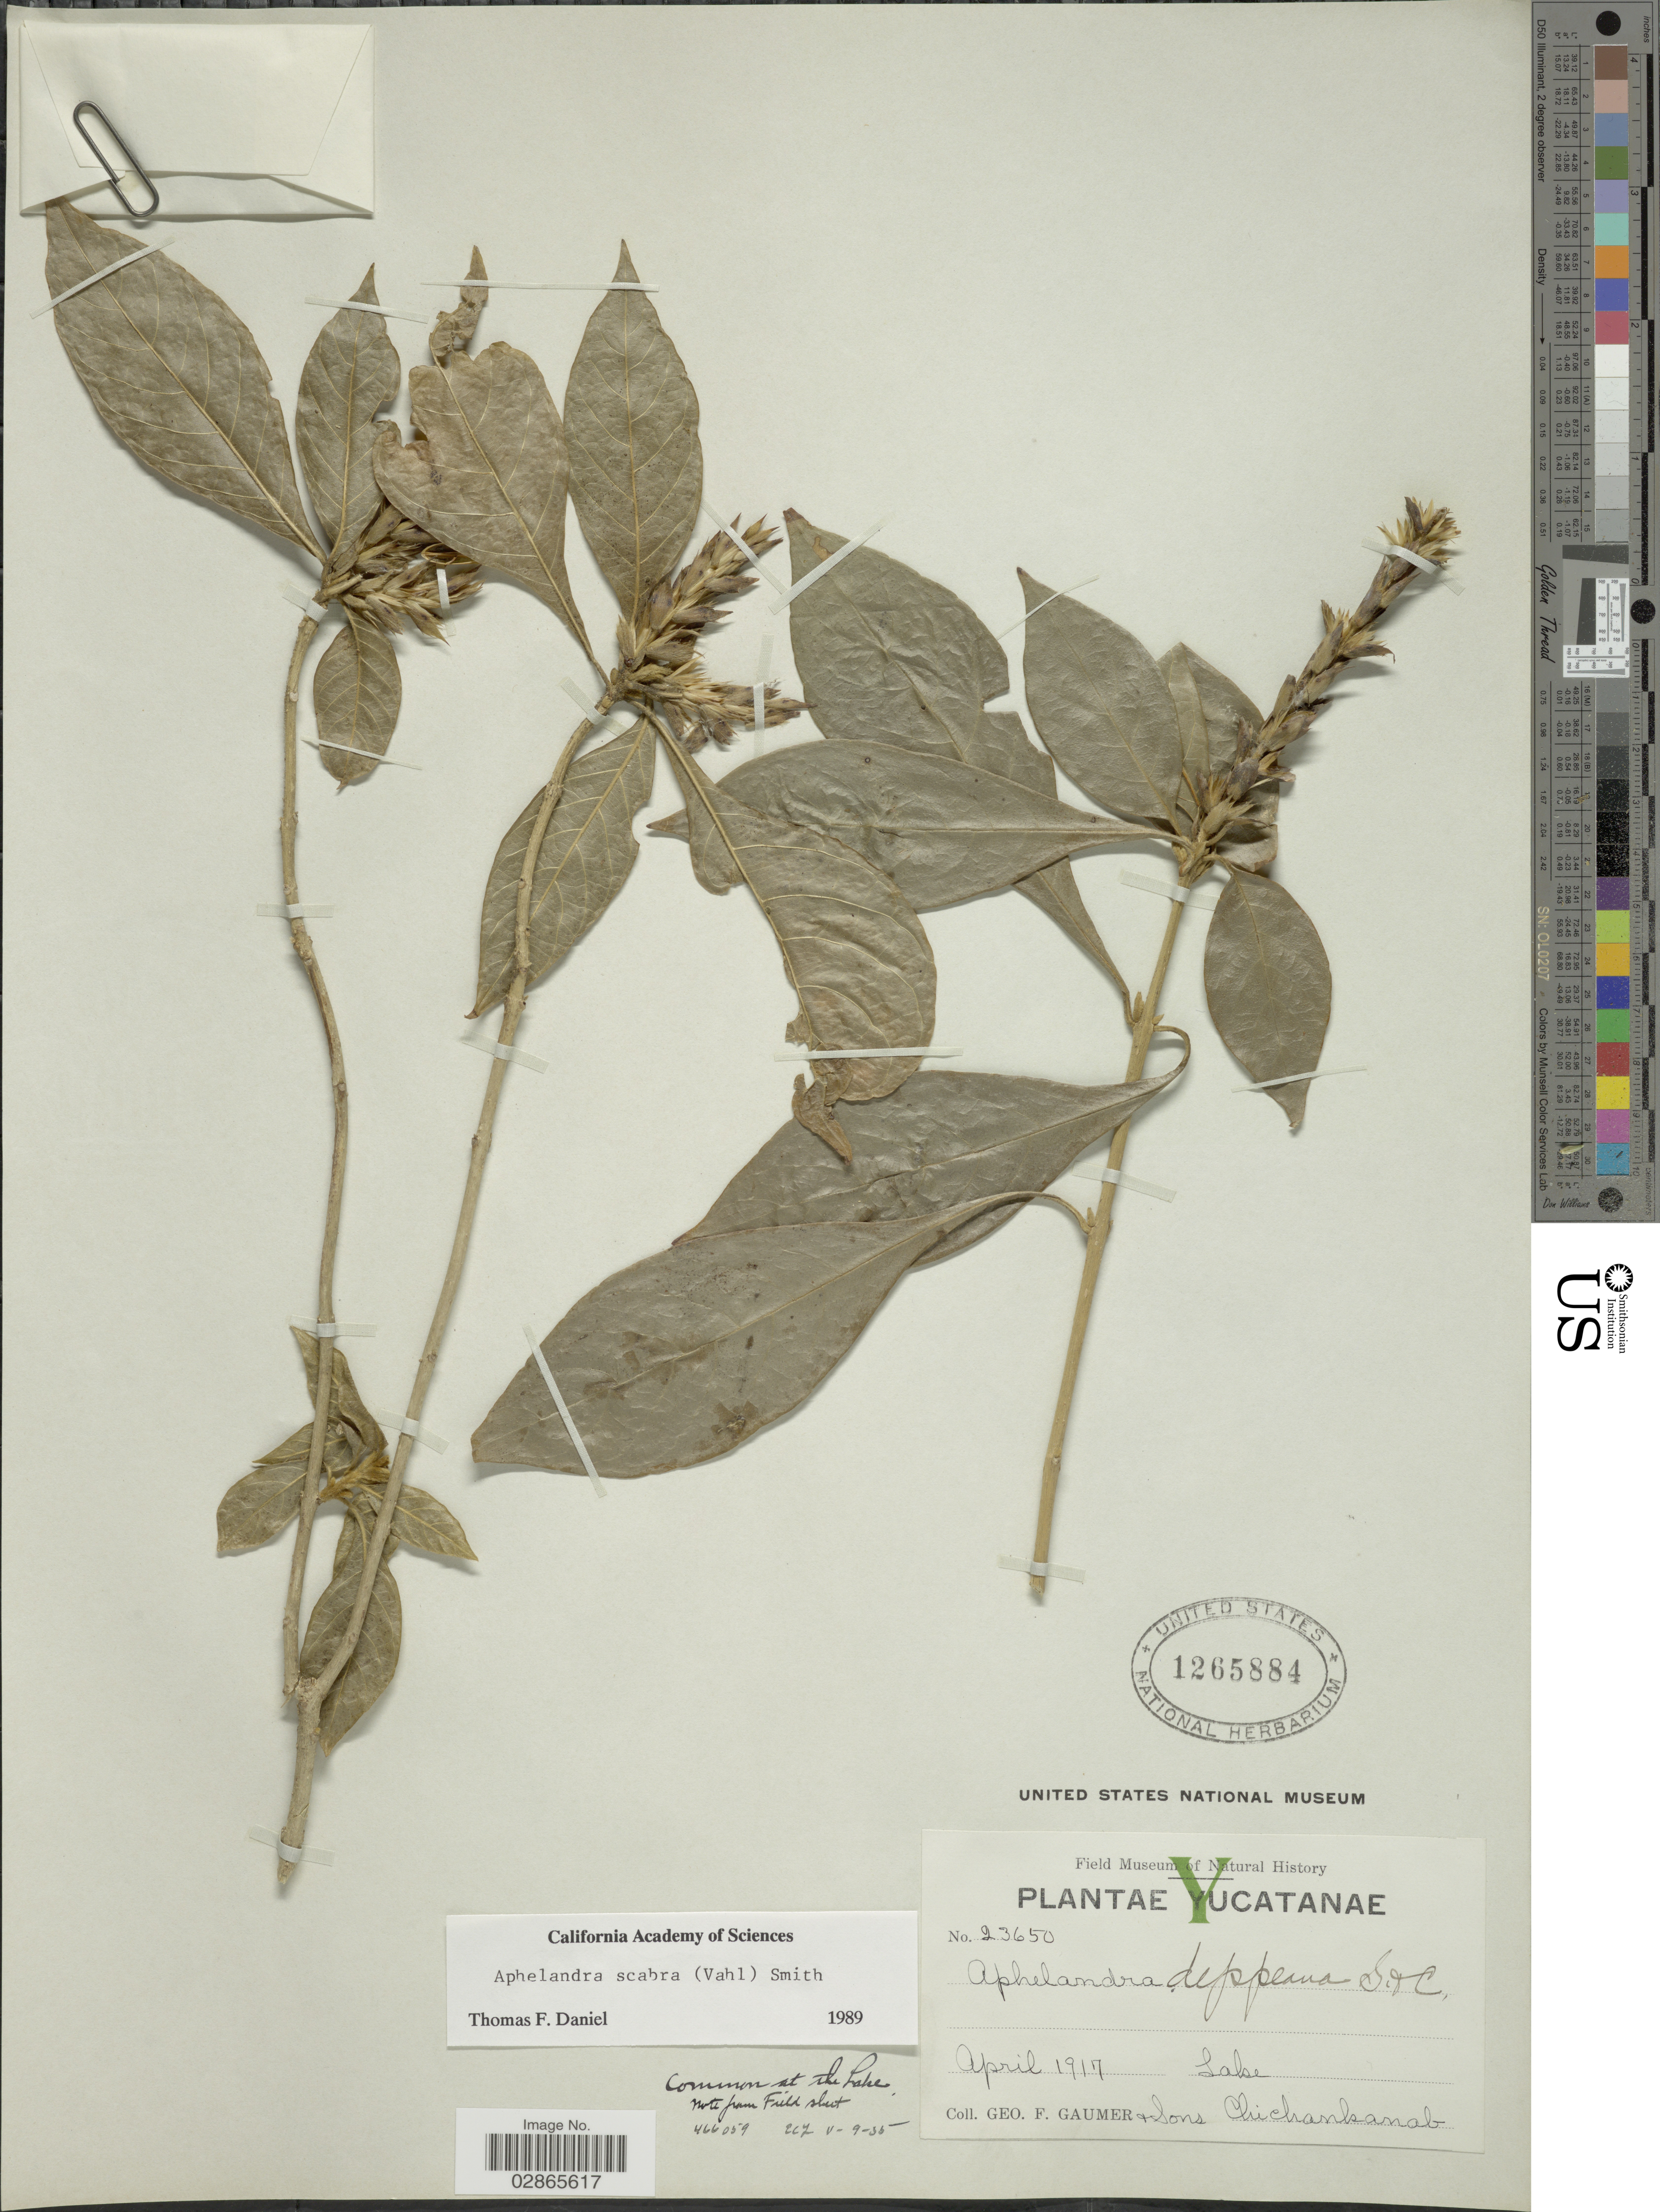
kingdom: Plantae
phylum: Tracheophyta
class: Magnoliopsida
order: Lamiales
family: Acanthaceae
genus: Aphelandra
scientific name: Aphelandra deppeana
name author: Schltdl. & Cham.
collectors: G. F. Gaumer & et al.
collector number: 23650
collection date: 1917-04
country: Mexico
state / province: Yucatán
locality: Lake Chichankanab.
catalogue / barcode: US 1265884